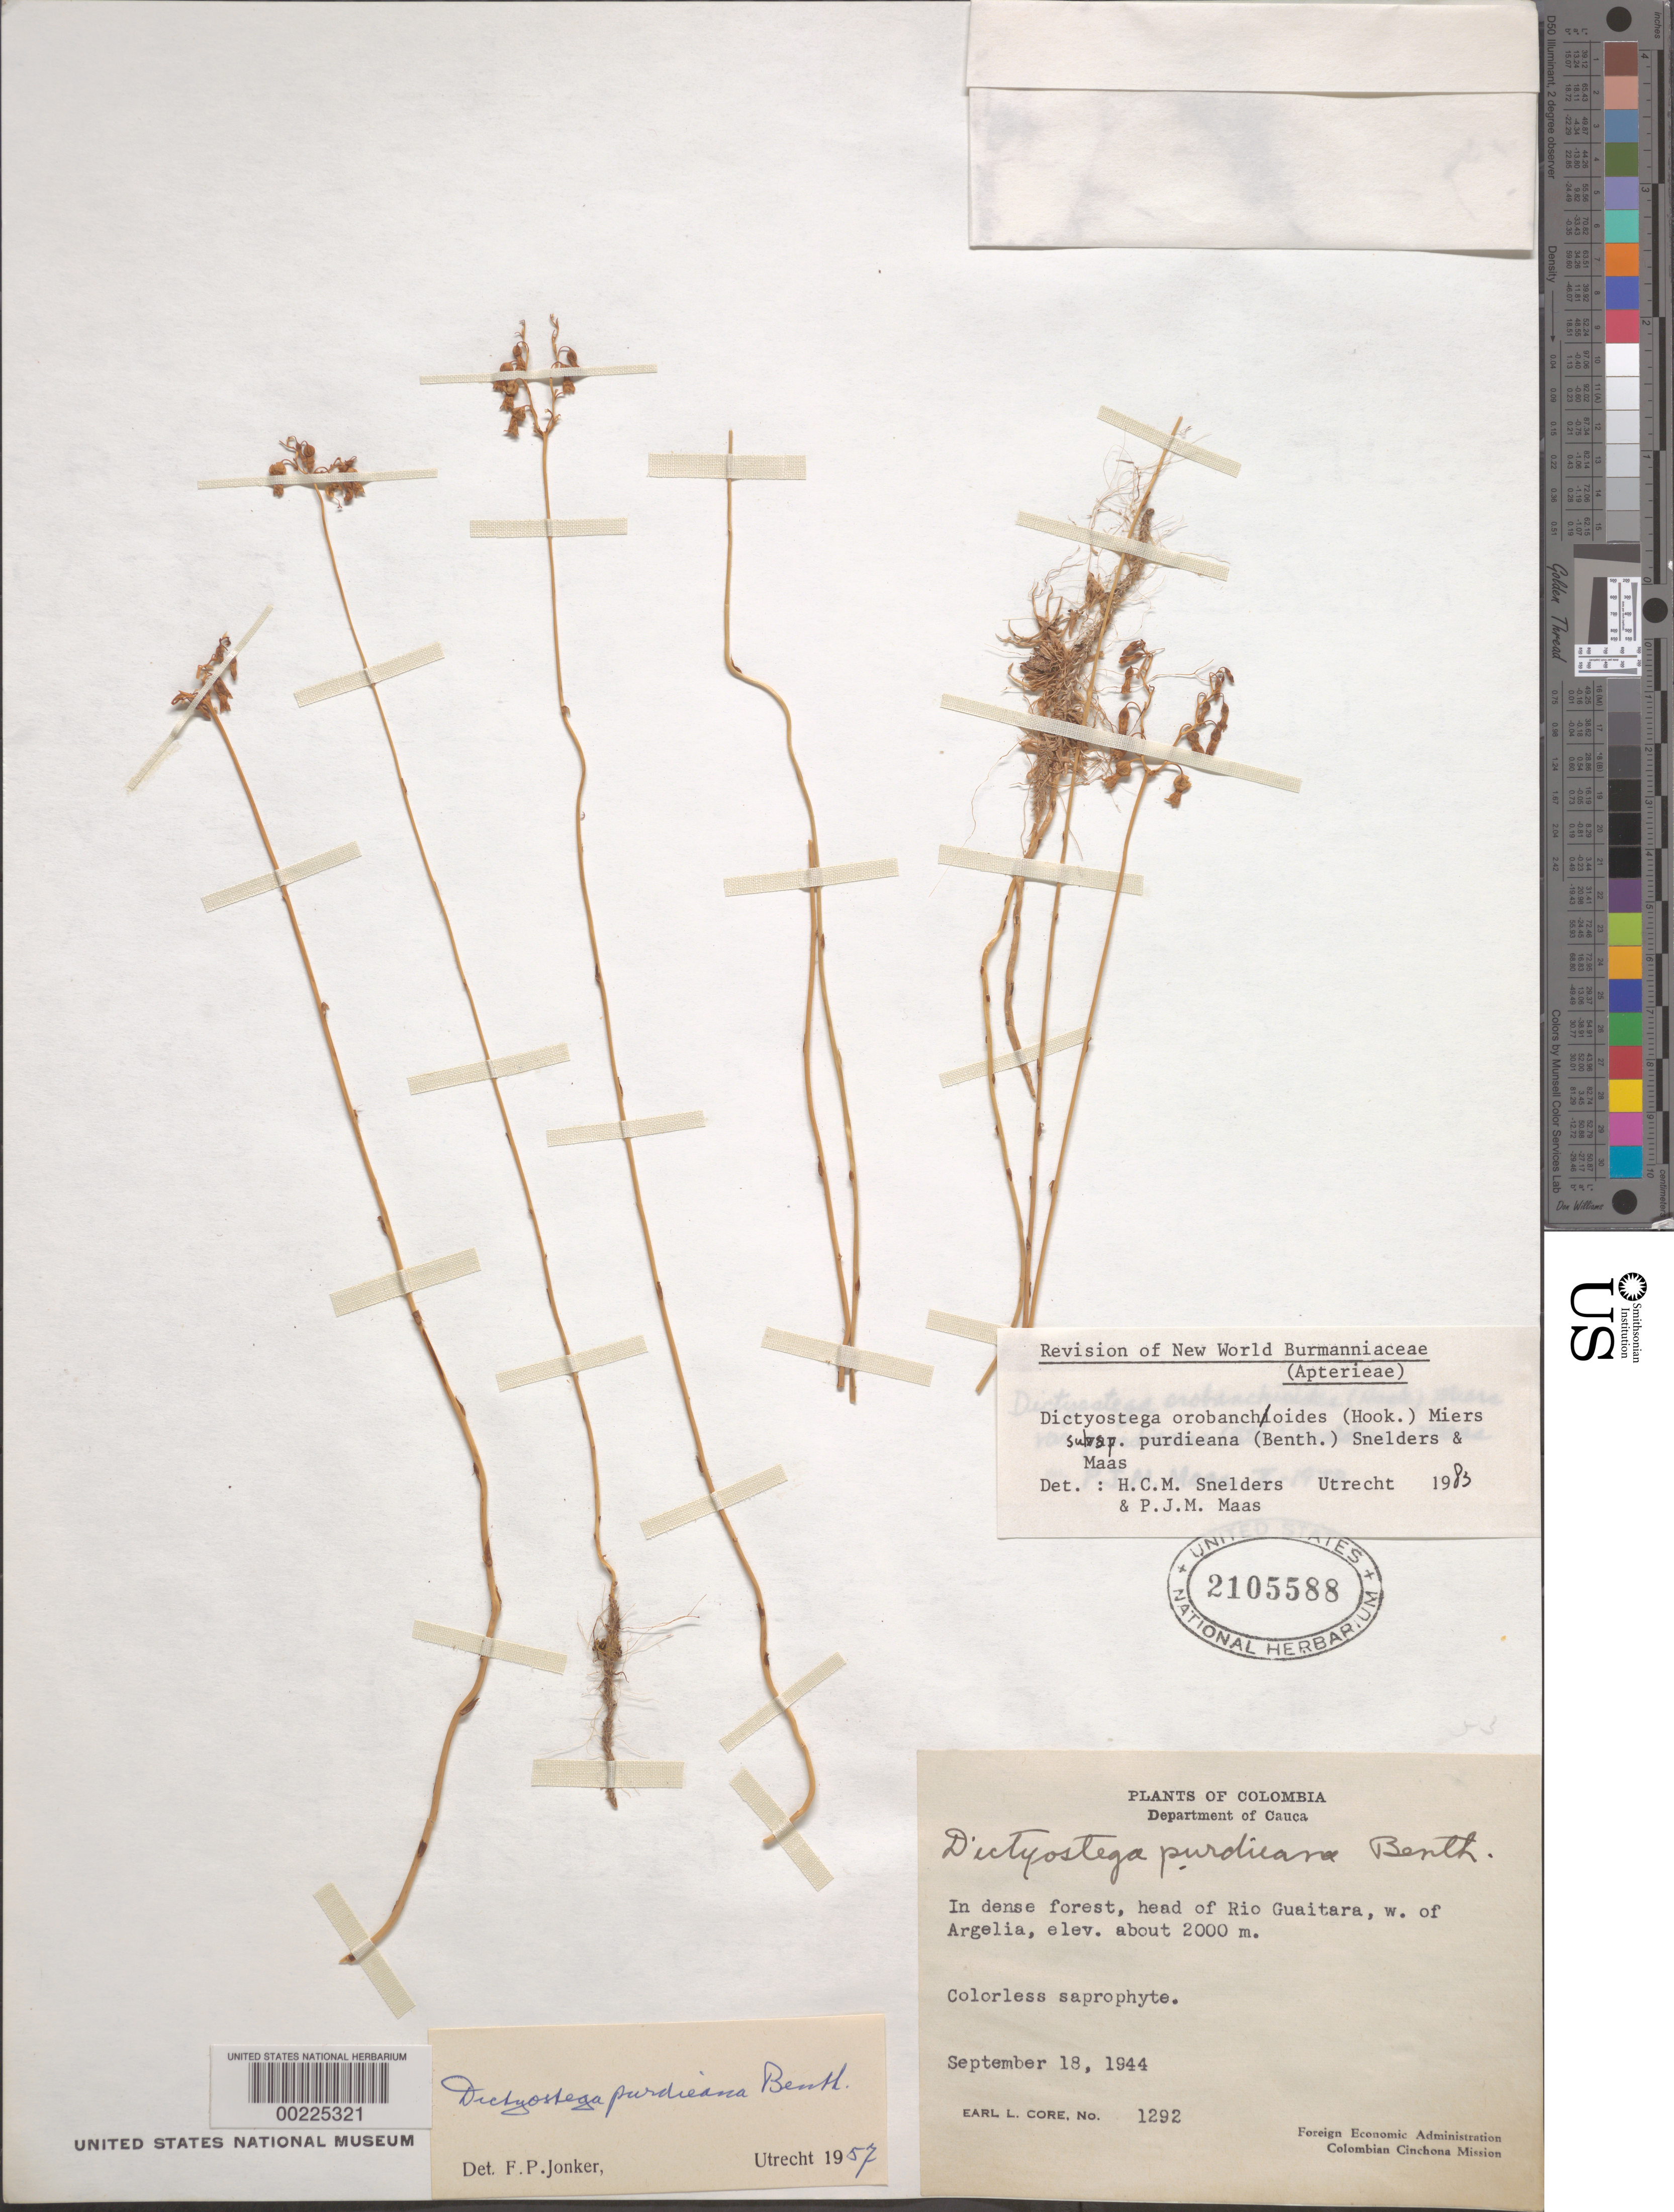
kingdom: Plantae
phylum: Tracheophyta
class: Liliopsida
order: Dioscoreales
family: Burmanniaceae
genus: Dictyostega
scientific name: Dictyostega orobanchoides subsp. purdieana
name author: (Benth.) Snelders & Maas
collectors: E. L. Core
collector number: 1292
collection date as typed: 18 Sep 1944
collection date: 1944-09-18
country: Colombia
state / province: Cauca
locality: Head of Rio Guaitara, W of Argelia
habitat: Dense forest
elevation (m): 2000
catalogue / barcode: US 2105588